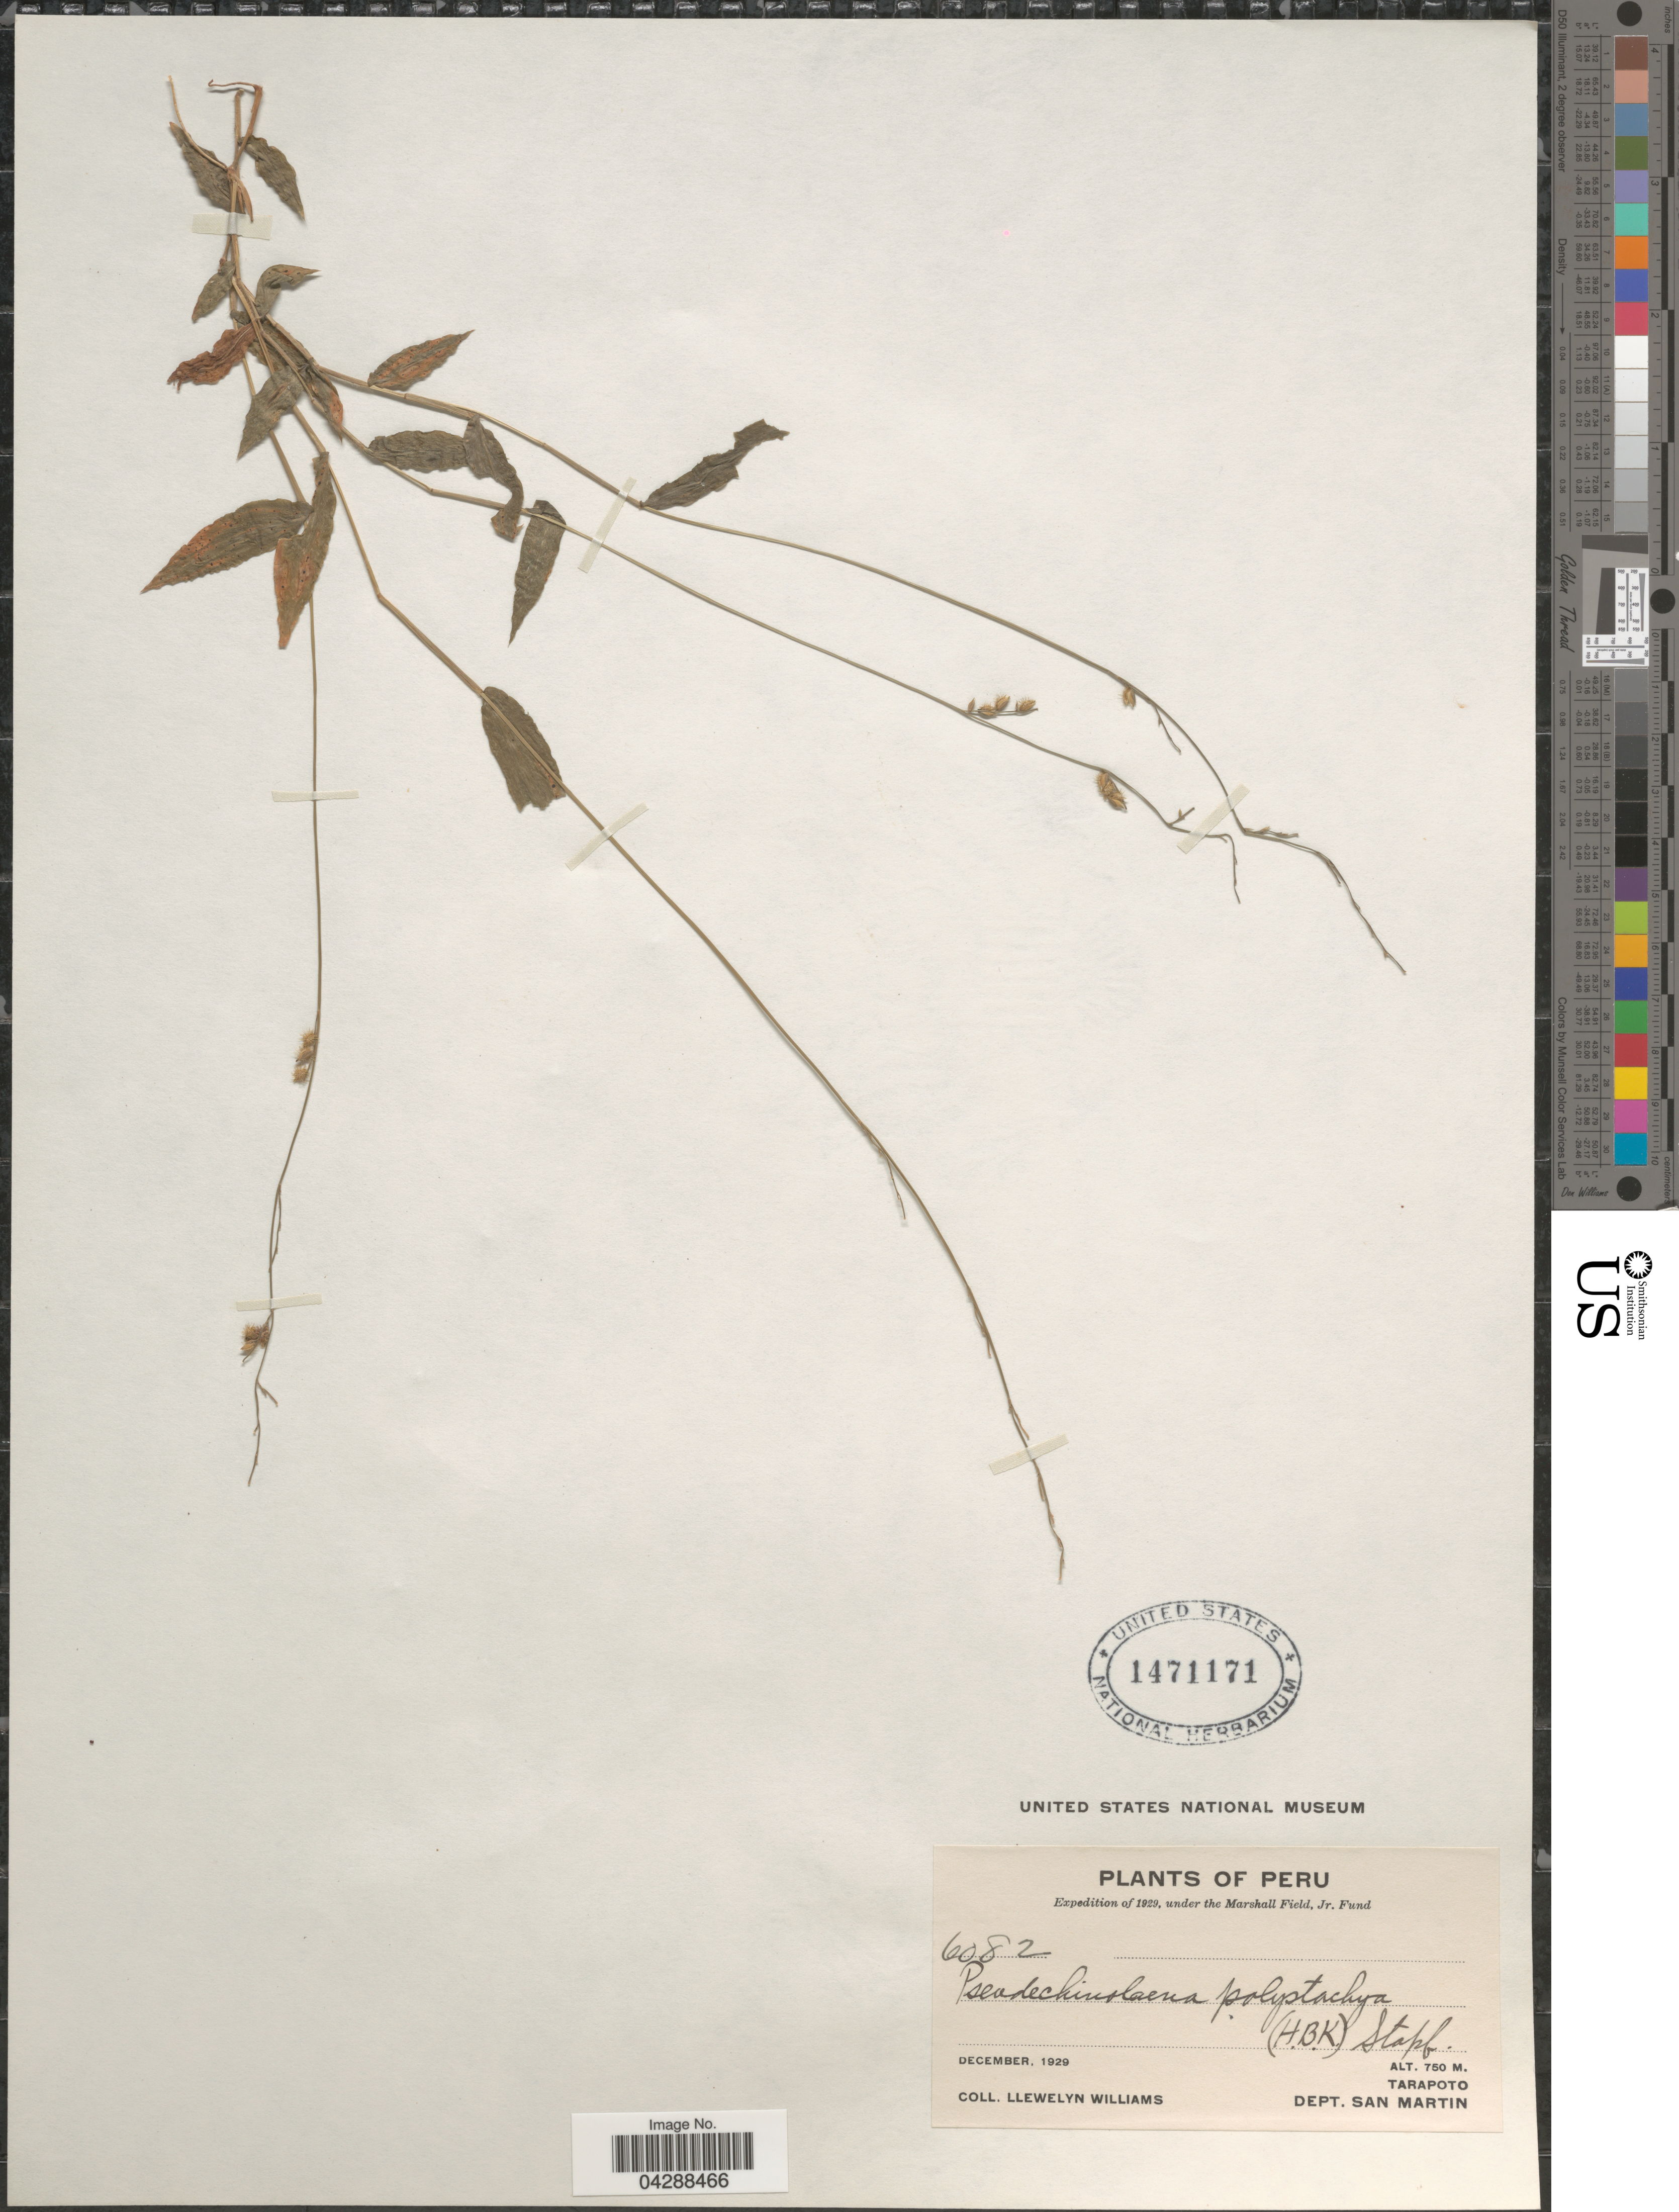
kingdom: Plantae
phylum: Tracheophyta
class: Liliopsida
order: Poales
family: Poaceae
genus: Pseudechinolaena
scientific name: Pseudechinolaena polystachya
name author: (Kunth) Stapf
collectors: Ll. Williams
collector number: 6082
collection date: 1929-12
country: Peru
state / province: San Martín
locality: Expedition of 1929. Tarapoto. Dept. San Martin.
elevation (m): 750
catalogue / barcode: US 1471171